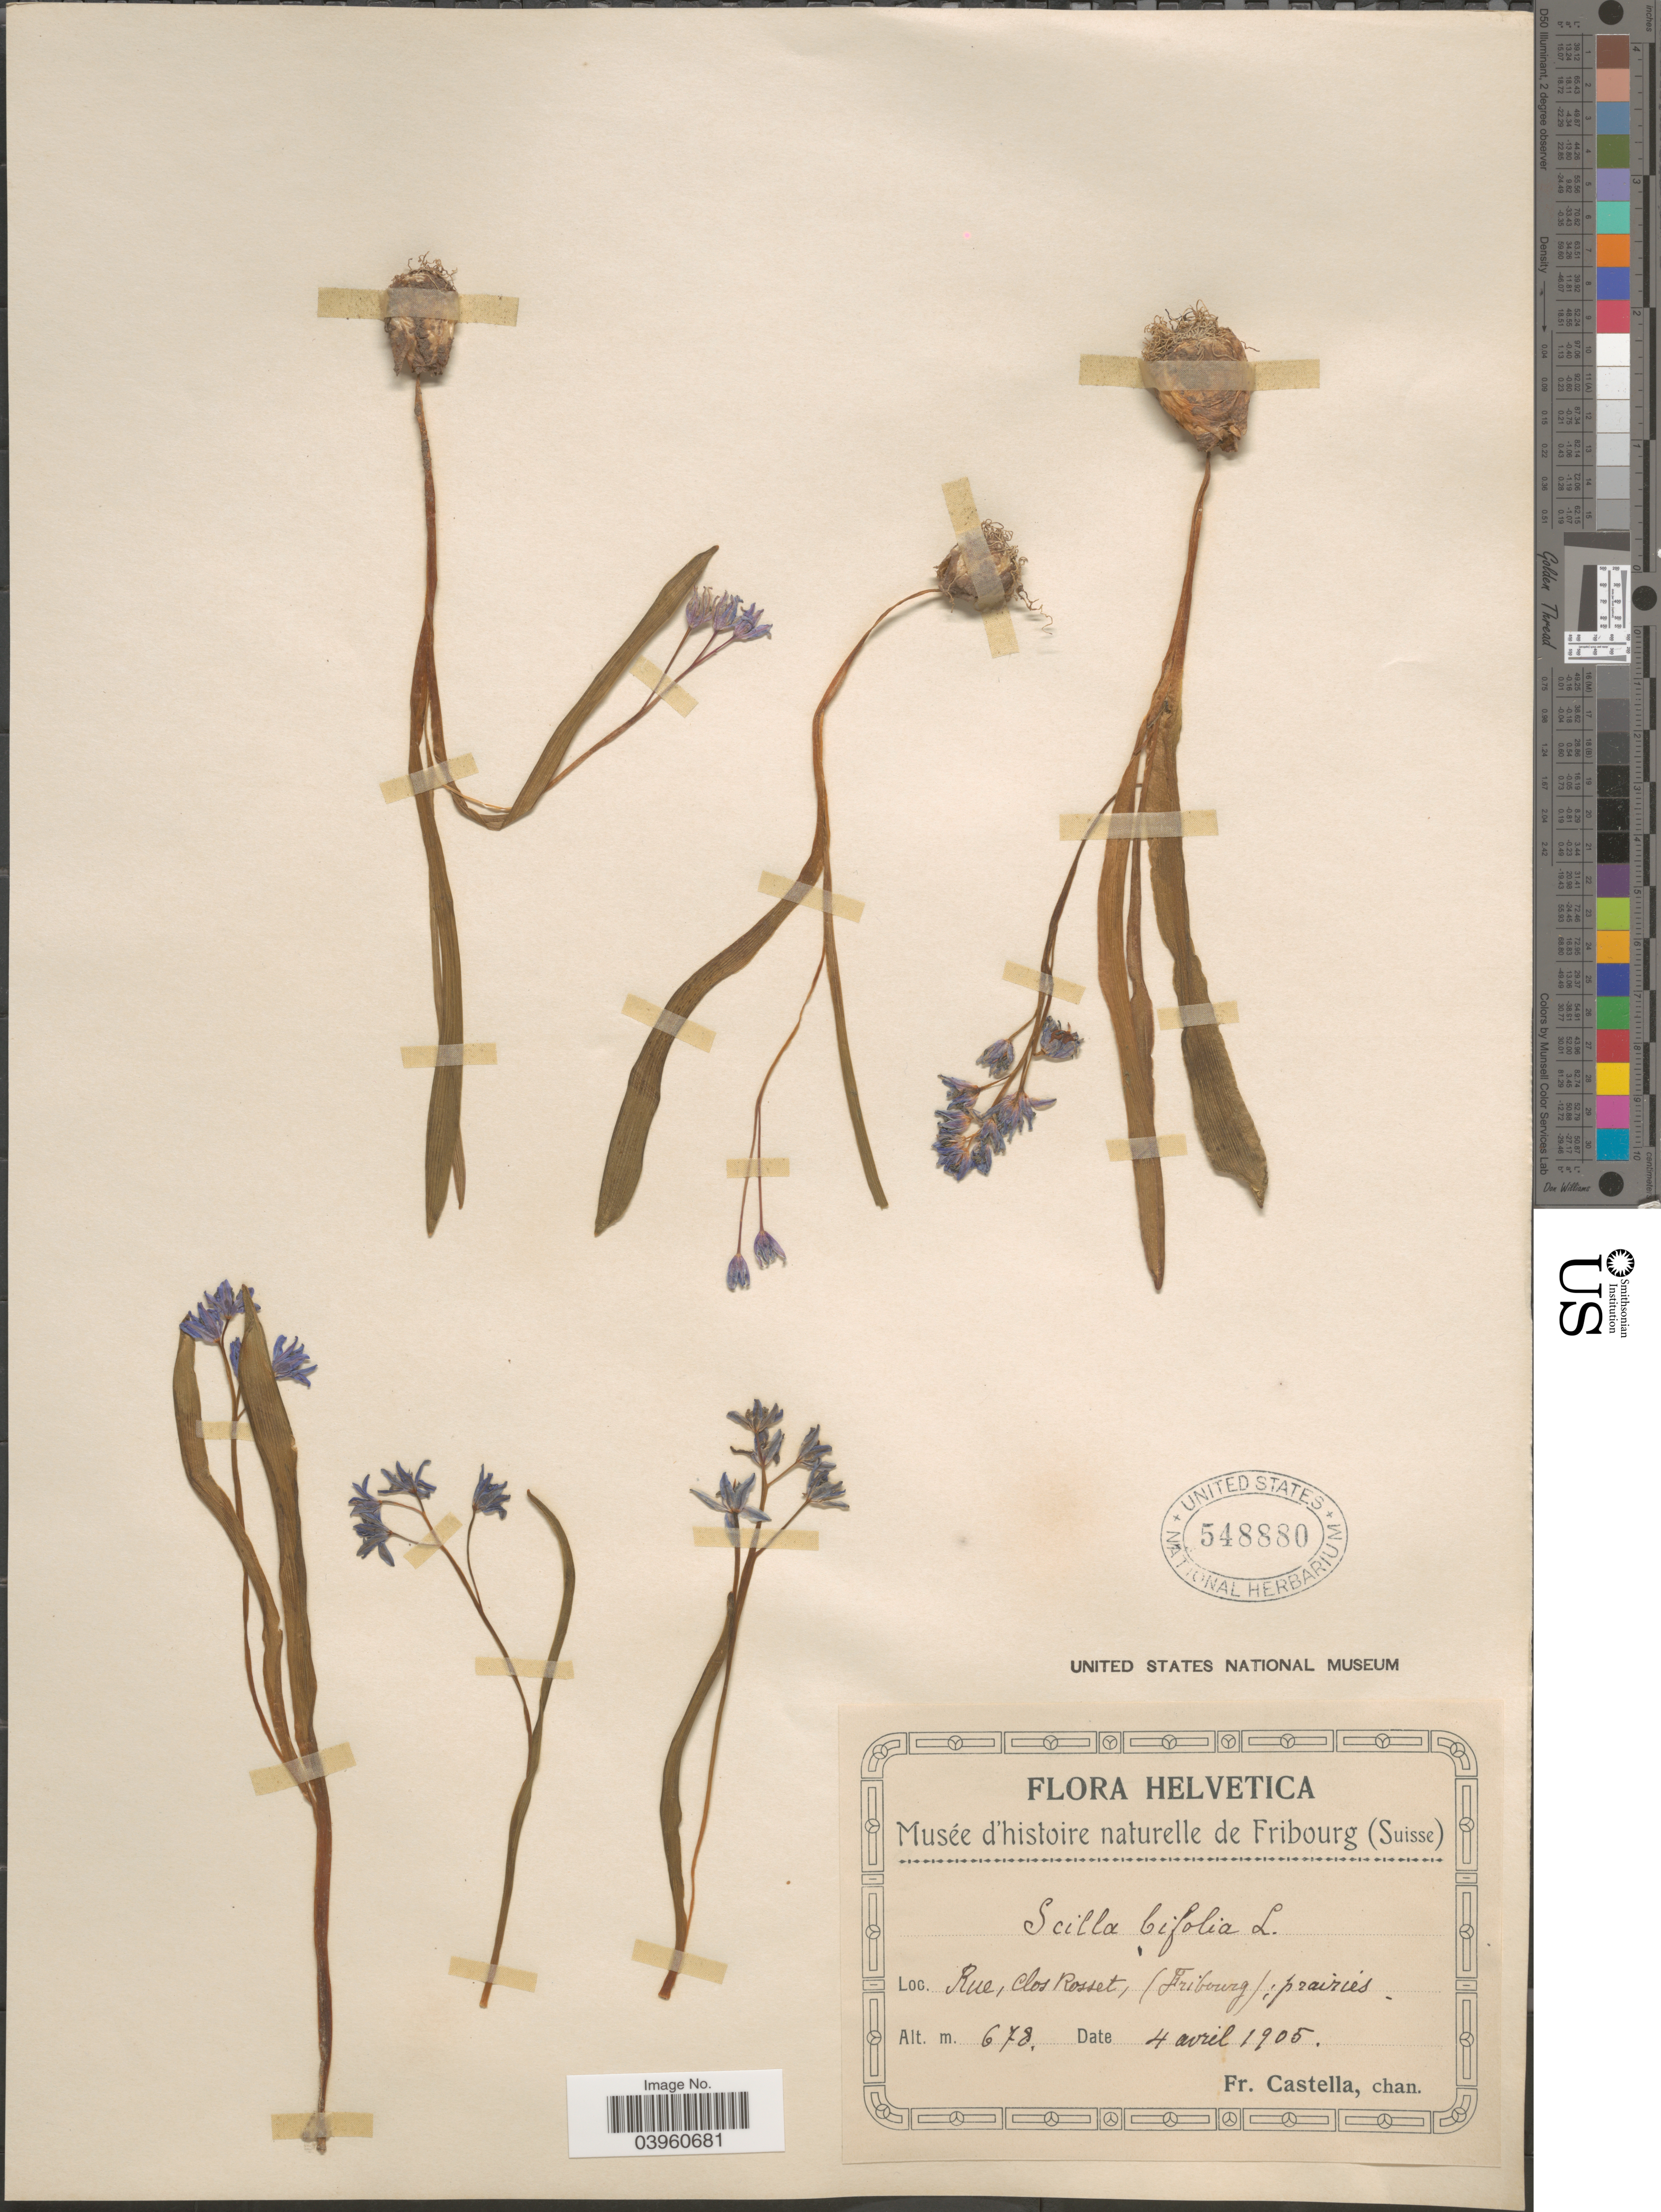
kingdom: Plantae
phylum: Tracheophyta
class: Liliopsida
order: Asparagales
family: Asparagaceae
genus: Scilla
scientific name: Scilla bifolia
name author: L.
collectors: Fr. Castella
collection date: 1905-04-04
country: Switzerland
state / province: Fribourg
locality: Helvetica. Rue, clos Rosset, (Fribourg); prairies.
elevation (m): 678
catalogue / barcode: US 548880